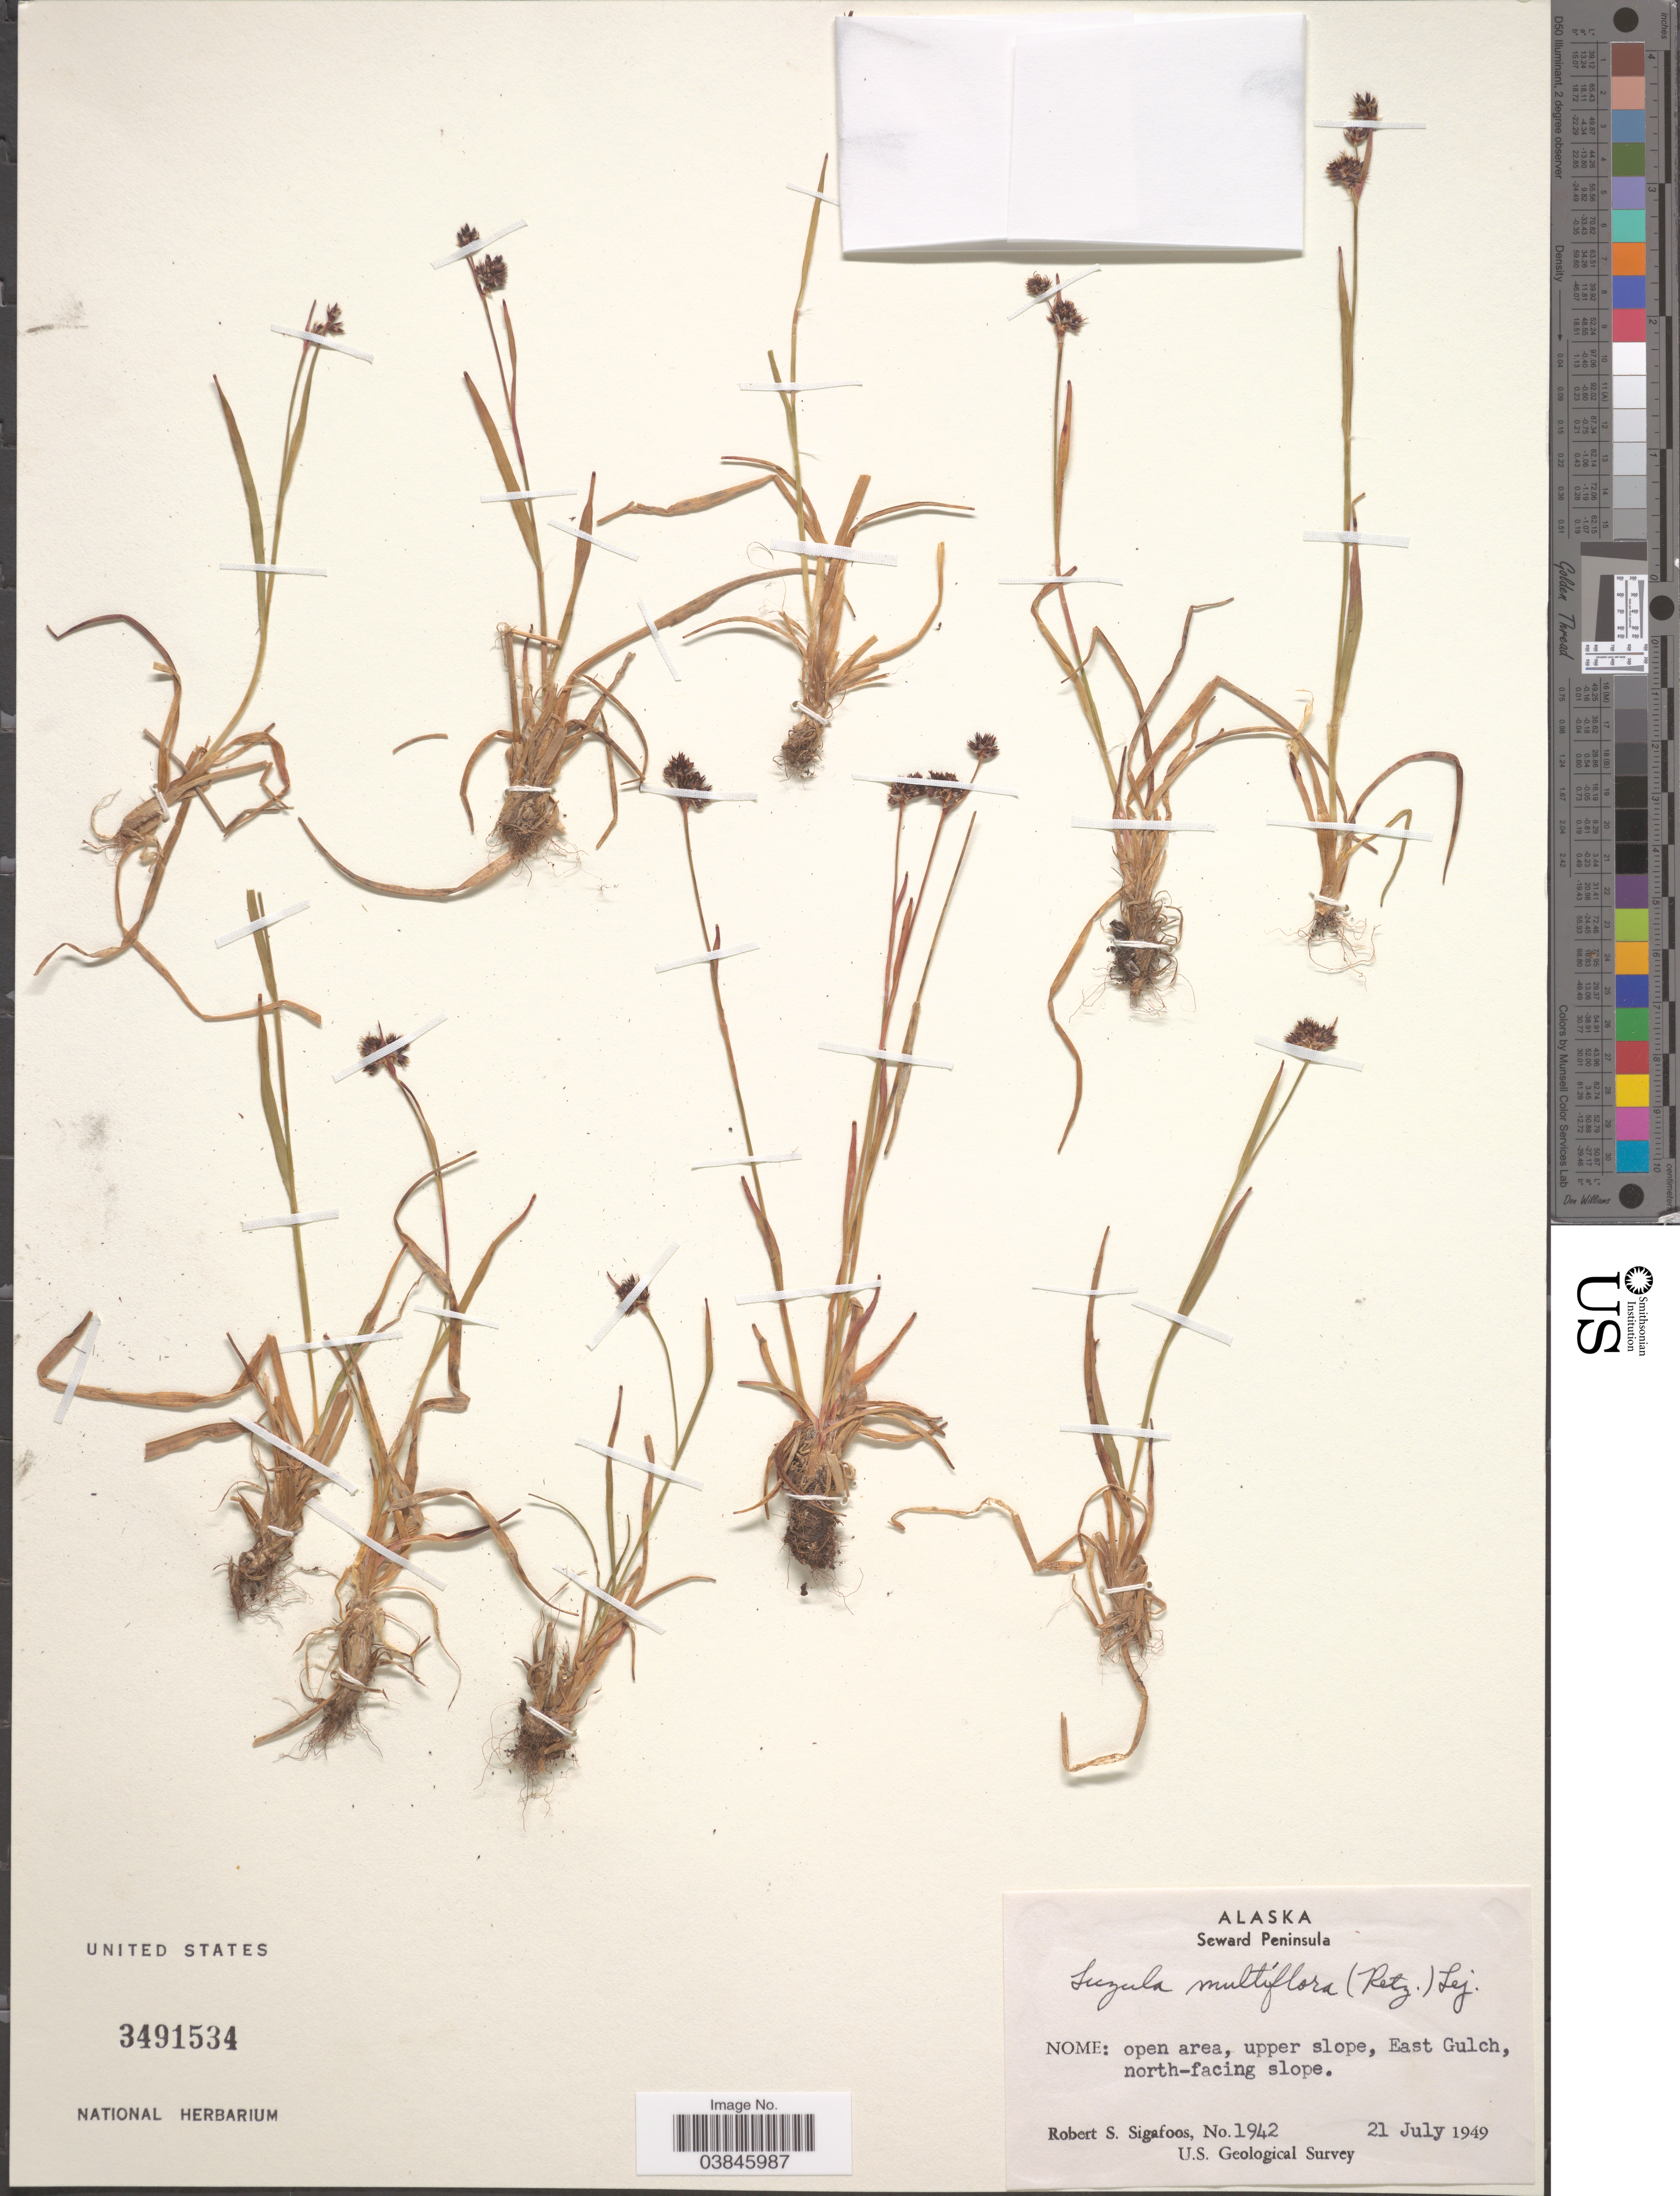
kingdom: Plantae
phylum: Tracheophyta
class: Liliopsida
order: Poales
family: Juncaceae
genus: Luzula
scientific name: Luzula multiflora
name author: (Ehrh.) Lej.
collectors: R. Sigafoos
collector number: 1942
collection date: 1949-07-21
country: United States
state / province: Alaska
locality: Seward Peninsula. Nome: open area, upper slope, East Gulch, north-facing slope.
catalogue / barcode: US 3491534